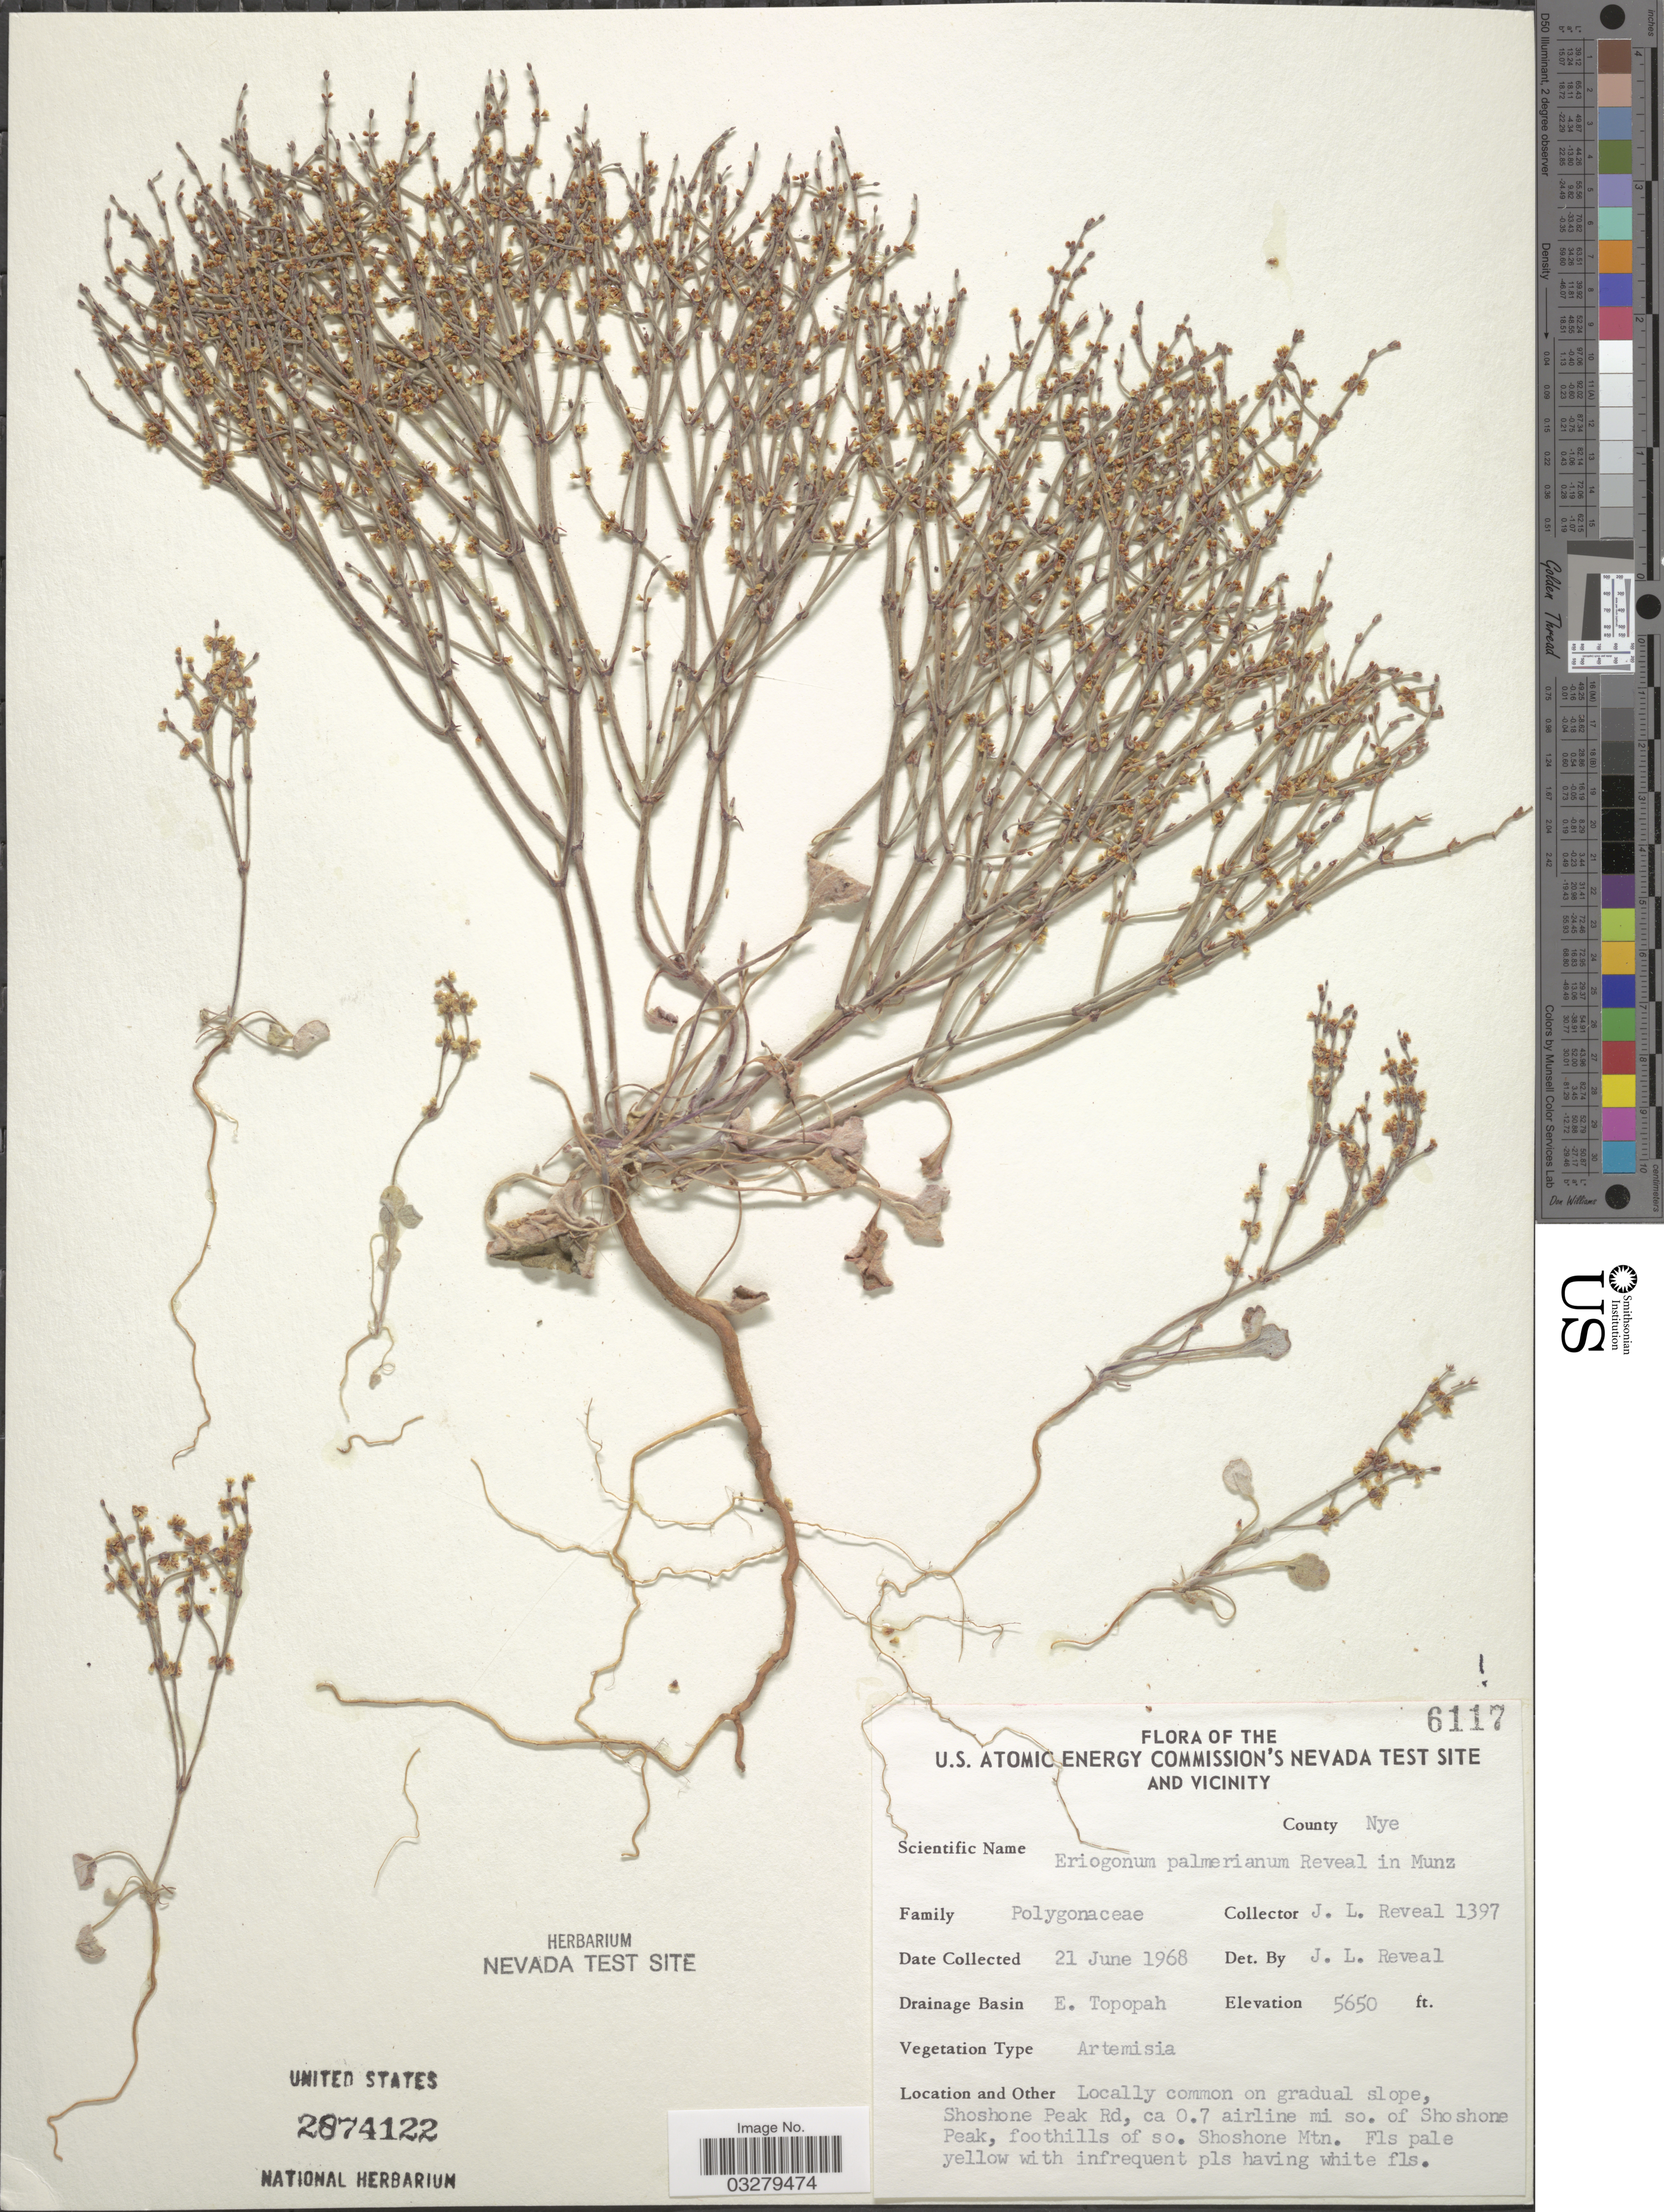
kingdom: Plantae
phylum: Tracheophyta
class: Magnoliopsida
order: Caryophyllales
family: Polygonaceae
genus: Eriogonum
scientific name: Eriogonum palmerianum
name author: Reveal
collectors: J. L. Reveal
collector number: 1397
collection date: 1968-06-21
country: United States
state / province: Nevada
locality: U.S. Atomic Energy Commission's Nevada Test Site and vicinity, County Nye, Drainage Basin E. Topopah, Shoshone Peak Rd, ca 0.7 airline mi so. of Shoshone Peak, foothills of so. Shoshone Mtn.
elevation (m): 1722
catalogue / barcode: US 2874122